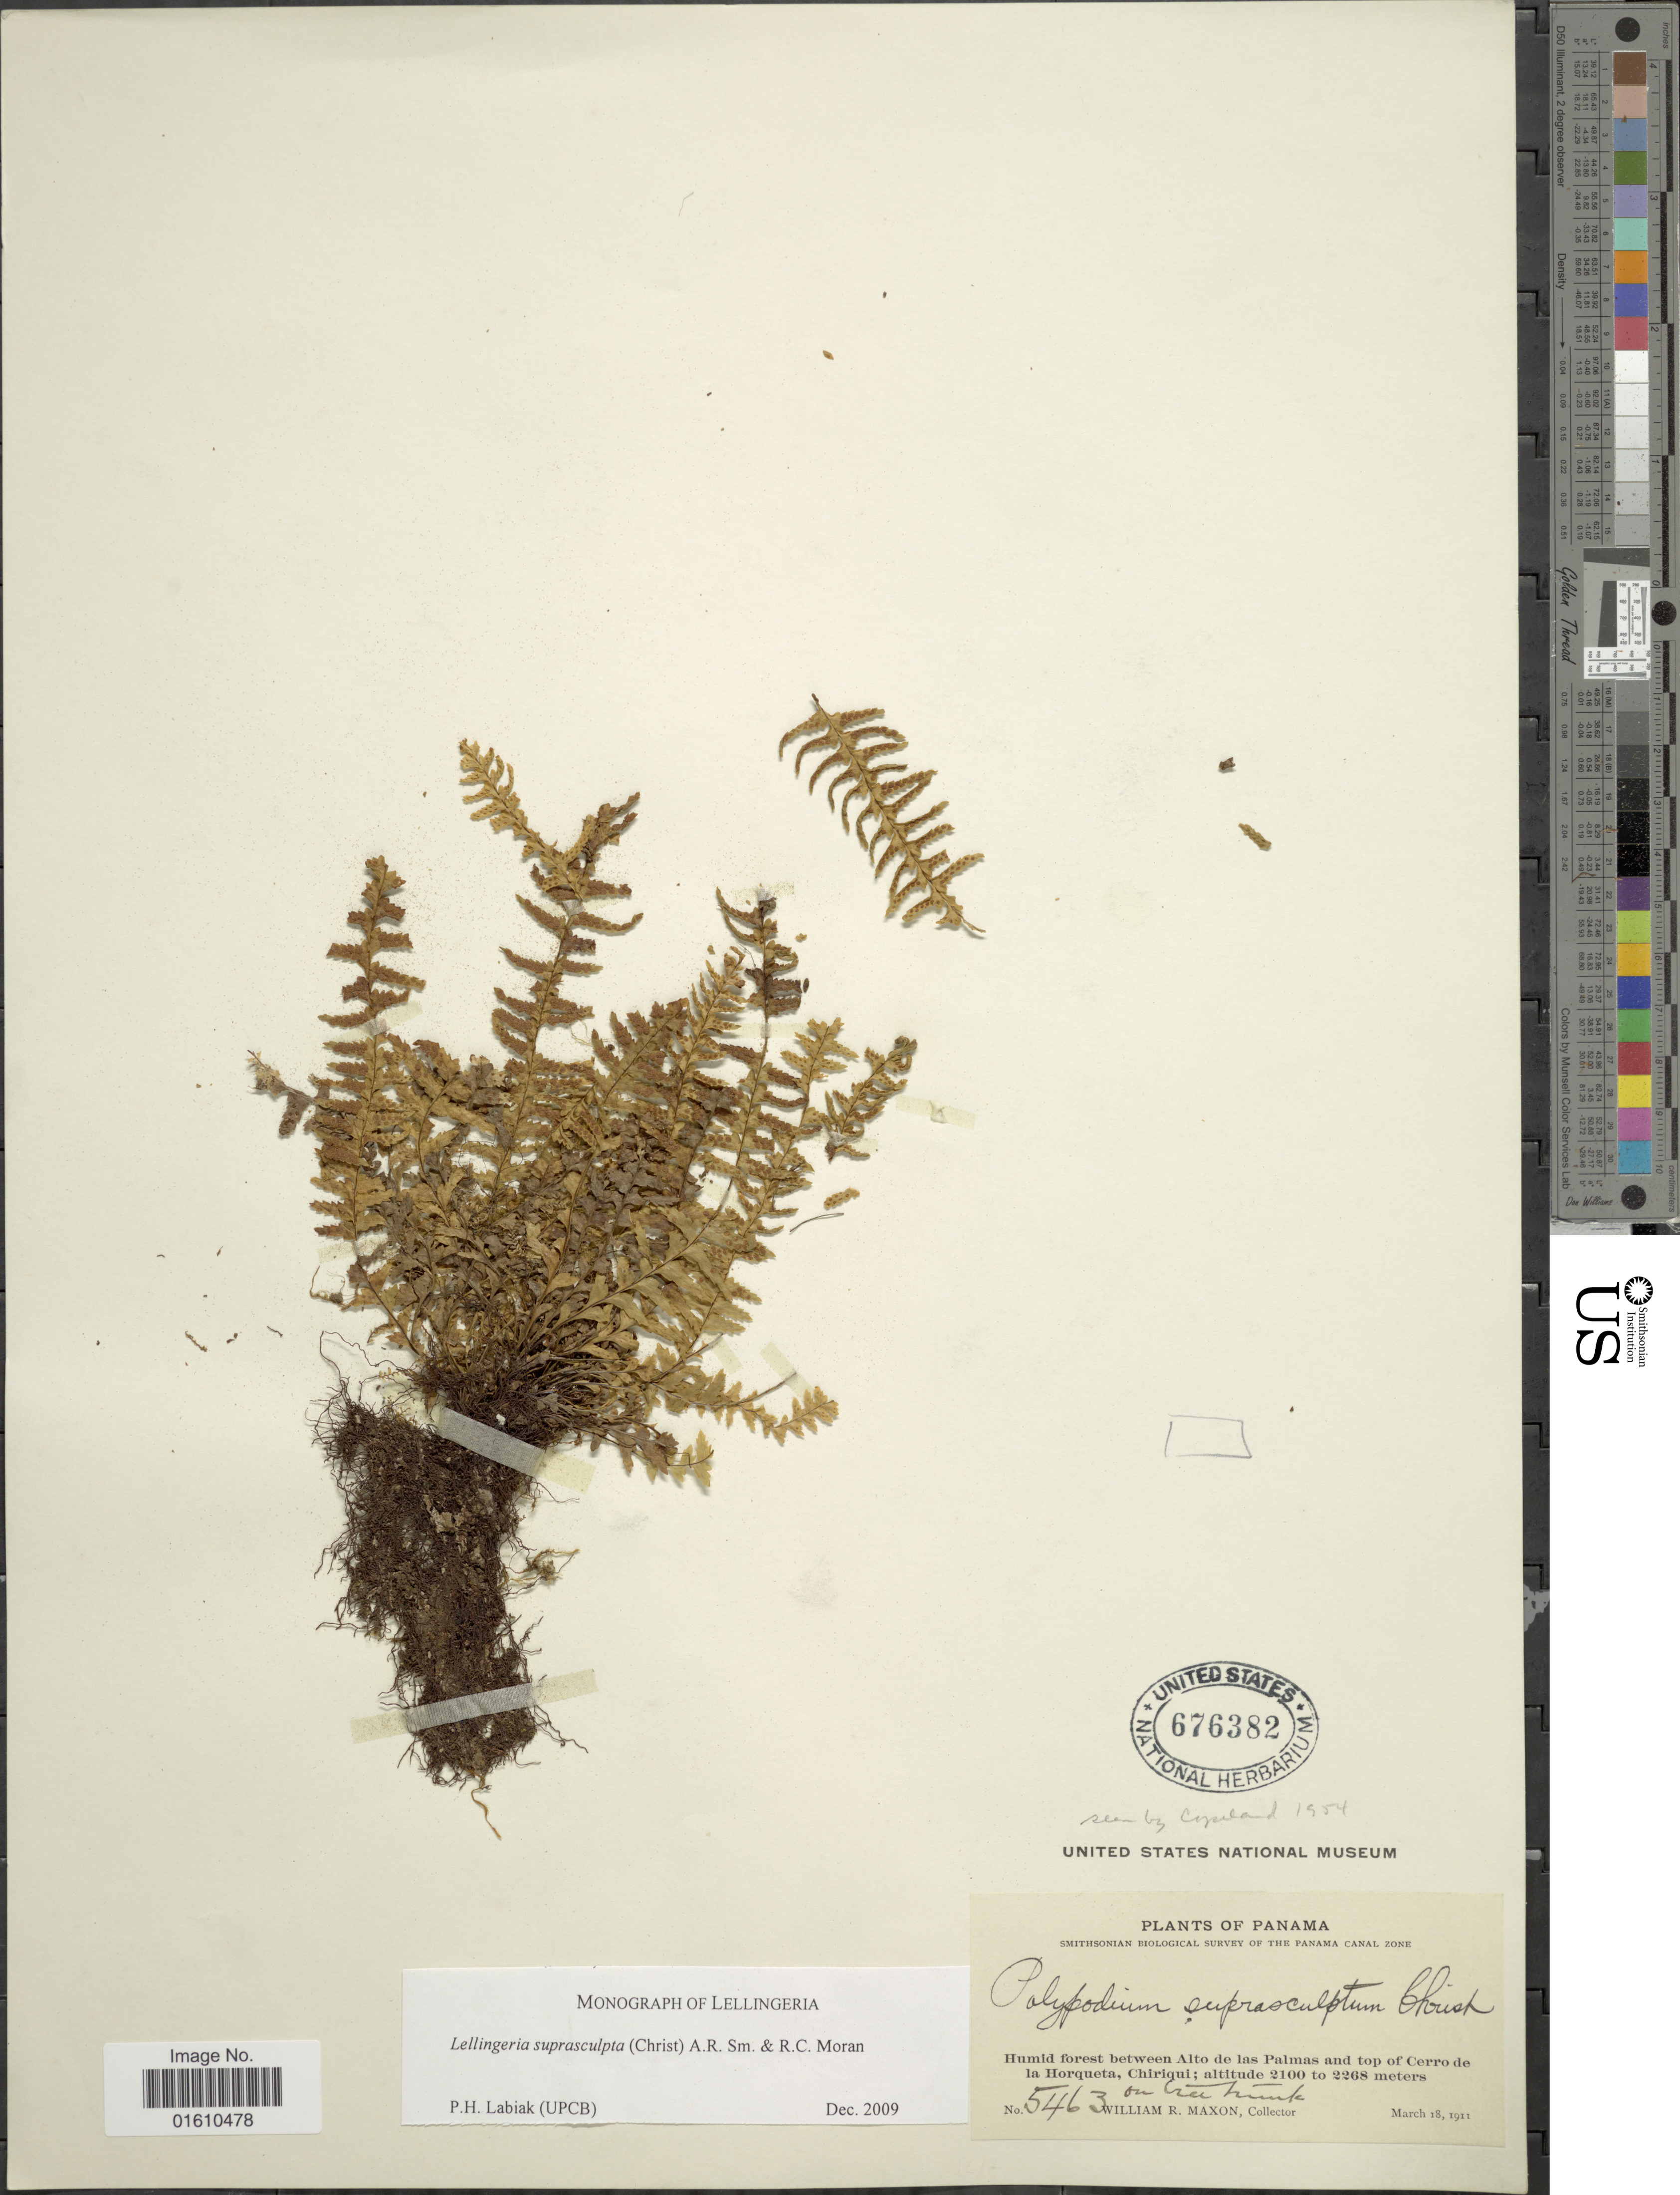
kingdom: Plantae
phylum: Tracheophyta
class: Polypodiopsida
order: Polypodiales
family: Polypodiaceae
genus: Lellingeria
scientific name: Lellingeria suprasculpta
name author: (Christ) A.R. Sm. & R.C. Moran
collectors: W. R. Maxon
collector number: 5463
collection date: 1911-03-18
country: Panama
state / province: Chiriqui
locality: Humid forest between Alto de las Palmas and top of Cerro de la Horqueta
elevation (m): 2100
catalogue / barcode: US 676382